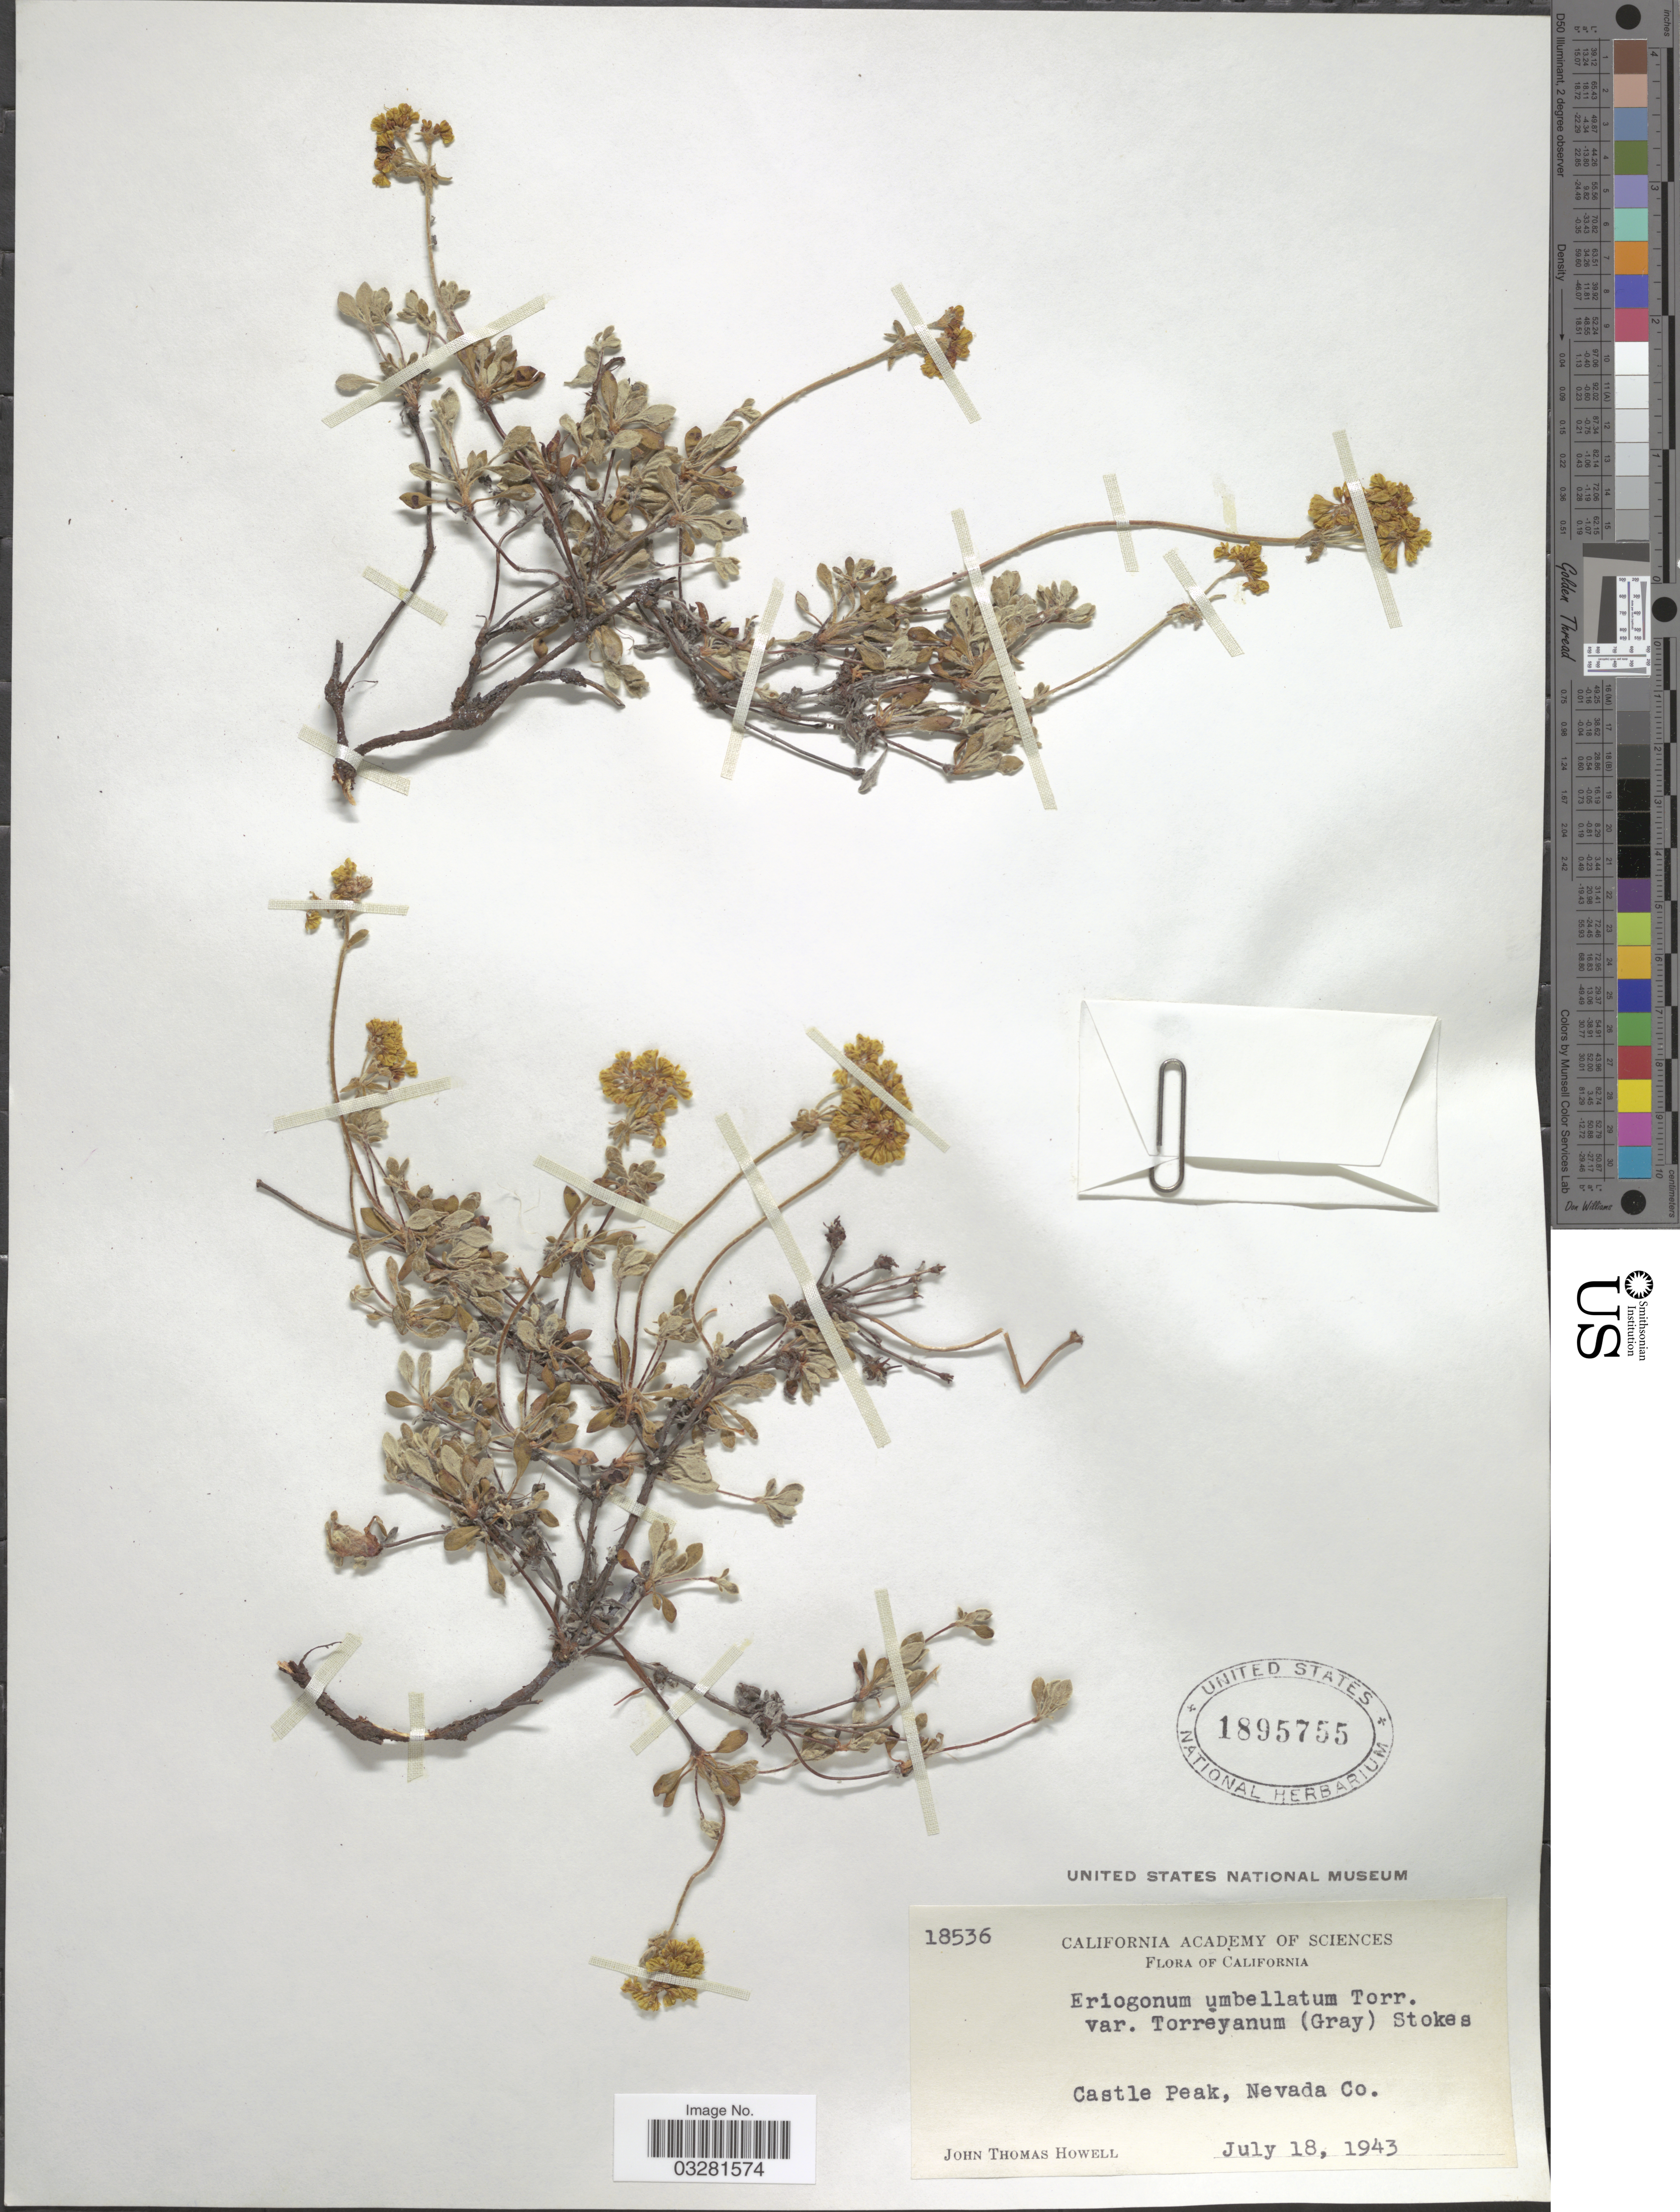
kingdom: Plantae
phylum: Tracheophyta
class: Magnoliopsida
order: Caryophyllales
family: Polygonaceae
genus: Eriogonum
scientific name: Eriogonum umbellatum var. covillei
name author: (Small) Reveal & Munz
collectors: J. T. Howell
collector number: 18536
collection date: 1943-07-18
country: United States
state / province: California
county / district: Nevada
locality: Castle Peak, Nevada Co.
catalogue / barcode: US 1895755